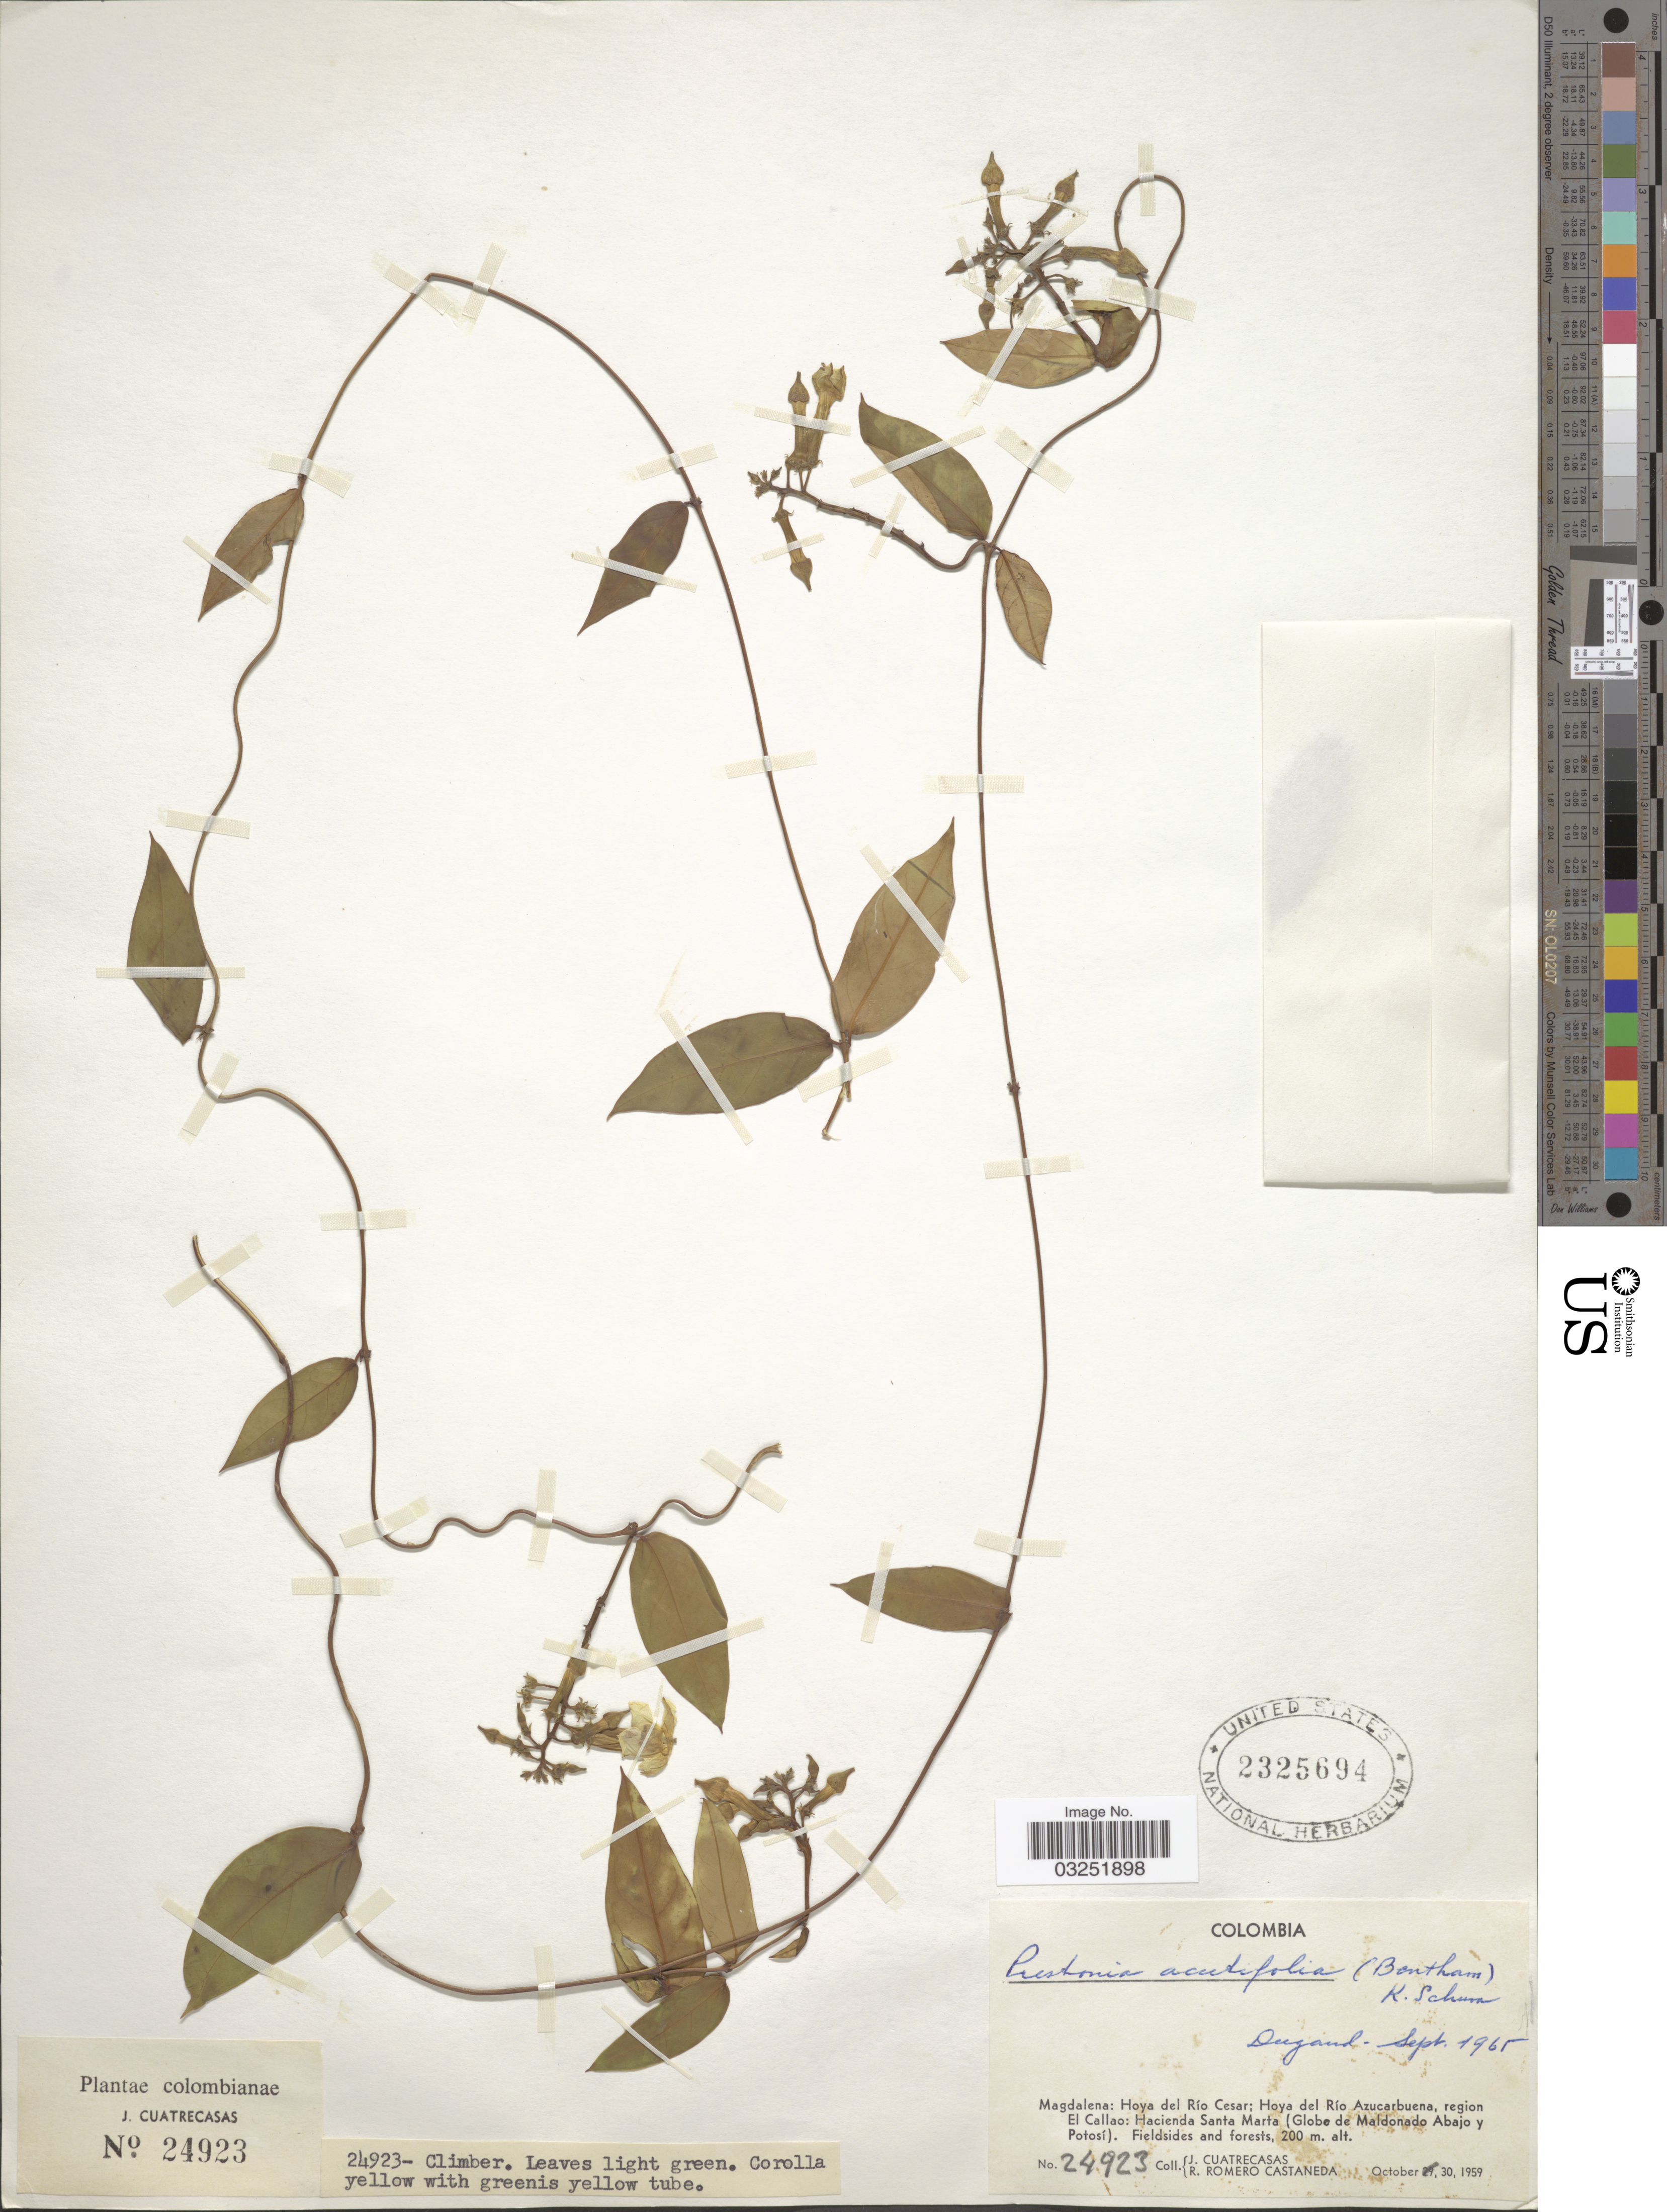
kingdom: Plantae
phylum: Tracheophyta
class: Magnoliopsida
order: Gentianales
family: Apocynaceae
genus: Prestonia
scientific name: Prestonia acutifolia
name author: (Benth. & Müll. Arg.) K. Schum.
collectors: J. Cuatrecasas & R. Romero Castañeda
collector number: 24923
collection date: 1959-10-30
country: Colombia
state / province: Magdalena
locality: Hoya del Río Cesar; Hoya del Río Azucarbuena, region El Callao: Hacienda Santa Marta (Globe de Maldonado Abajo y Potosí).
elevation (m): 200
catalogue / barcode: US 2325694